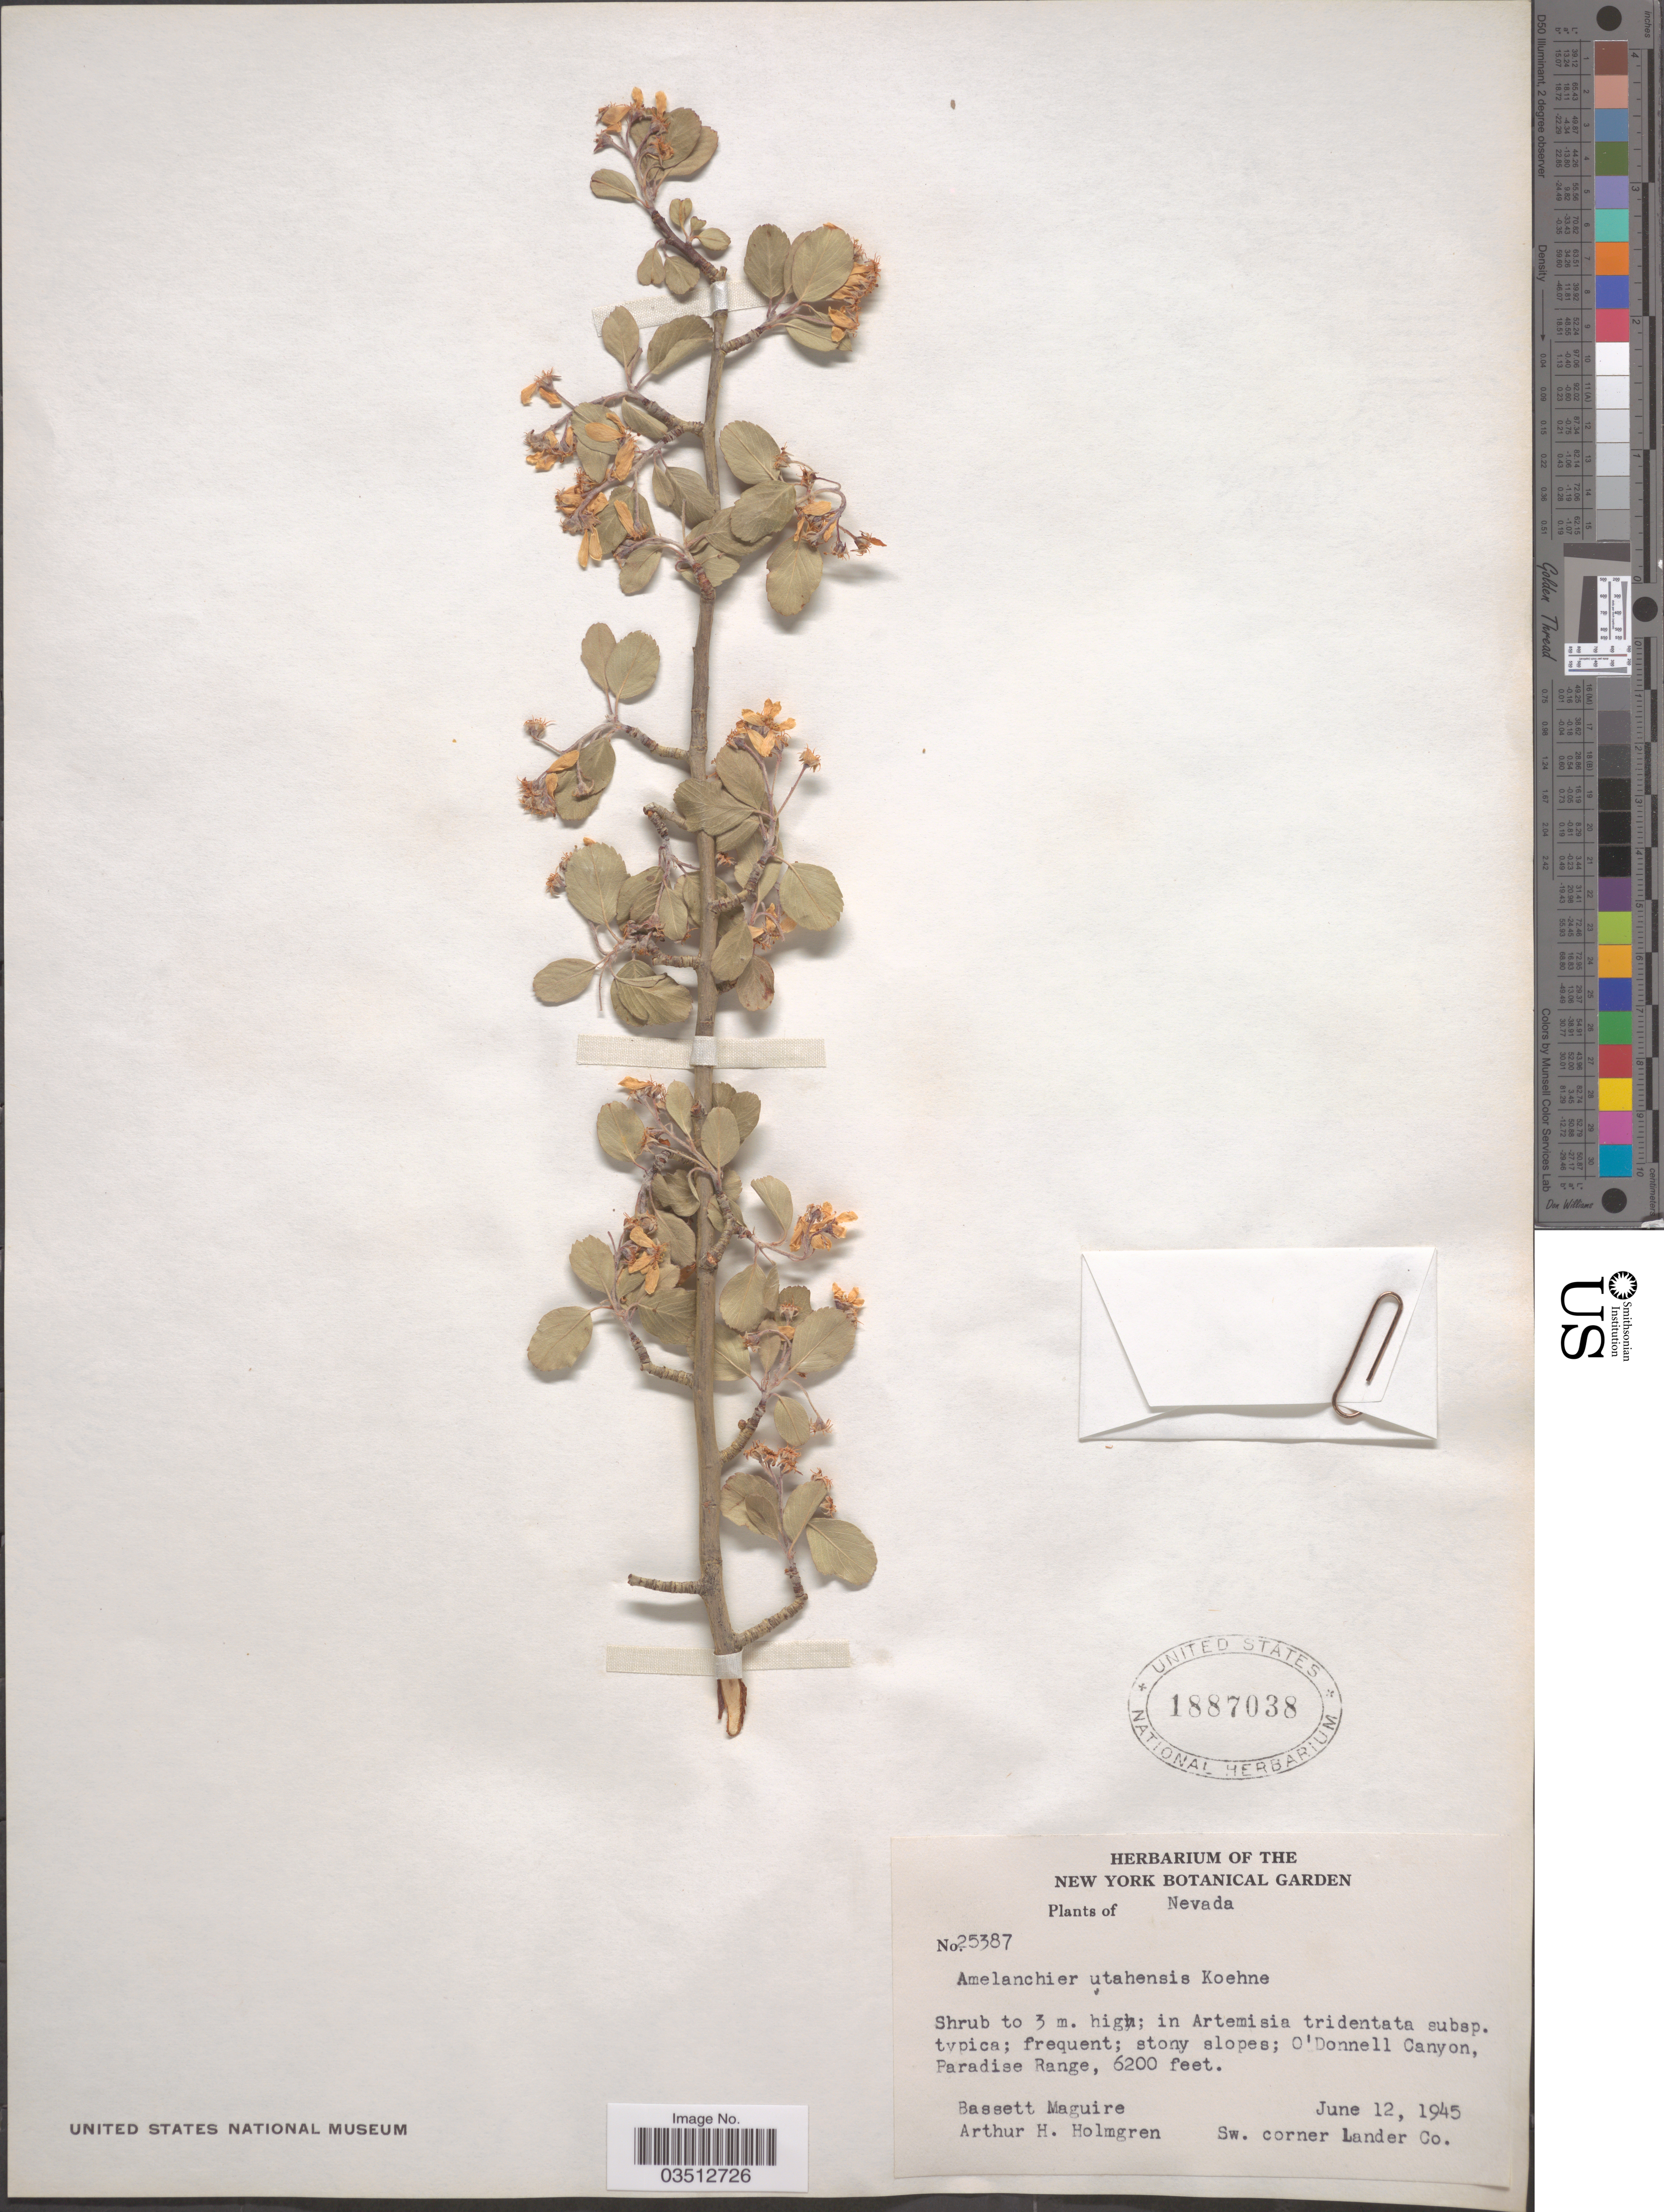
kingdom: Plantae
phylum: Tracheophyta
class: Magnoliopsida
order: Rosales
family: Rosaceae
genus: Amelanchier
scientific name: Amelanchier utahensis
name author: Koehne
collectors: B. Maguire & A. H. Holmgren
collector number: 25387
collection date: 1945-06-12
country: United States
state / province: Nevada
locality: O'Donnell Canyon, Paradise Range, Sw. corner Lander Co.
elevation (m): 1890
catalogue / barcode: US 1887038